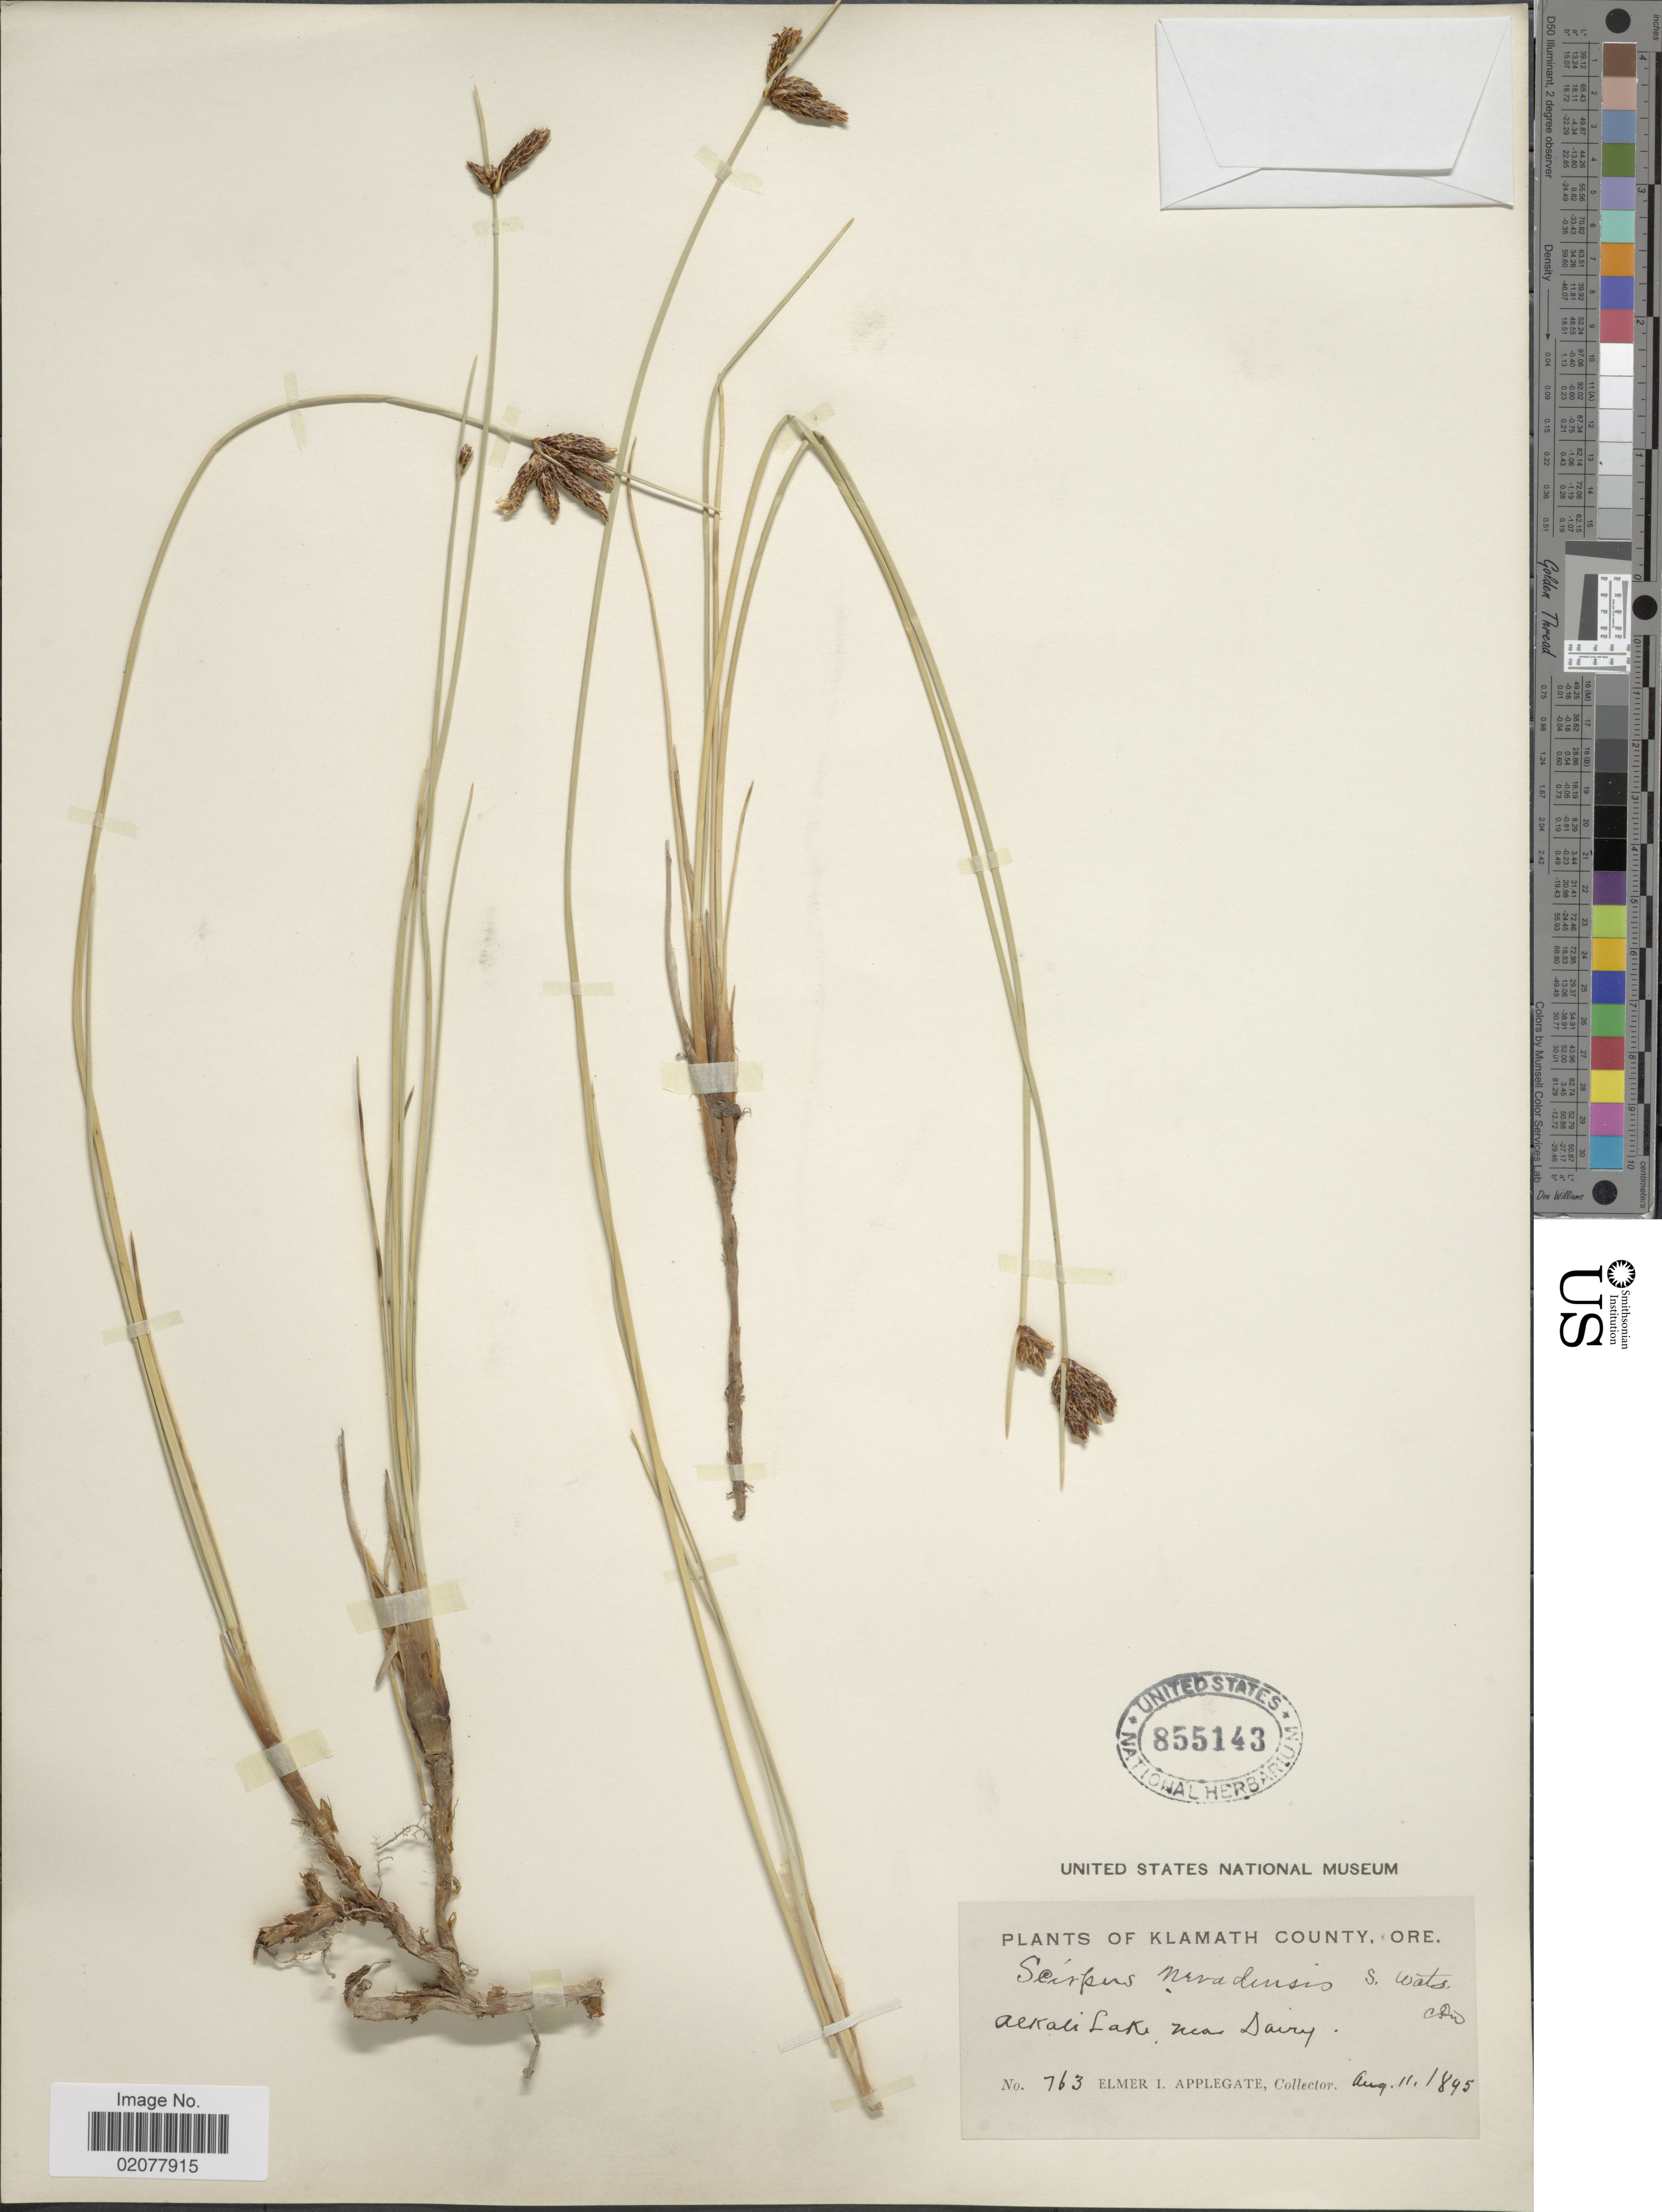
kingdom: Plantae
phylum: Tracheophyta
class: Liliopsida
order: Poales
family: Cyperaceae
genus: Amphiscirpus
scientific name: Amphiscirpus nevadensis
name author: (S. Watson) Oteng-Yeb.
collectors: E. I. Applegate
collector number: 763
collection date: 1895-08-11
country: United States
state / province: Oregon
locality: Klamath County, Ore. Alkali Lake, near Dairy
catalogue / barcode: US 855143